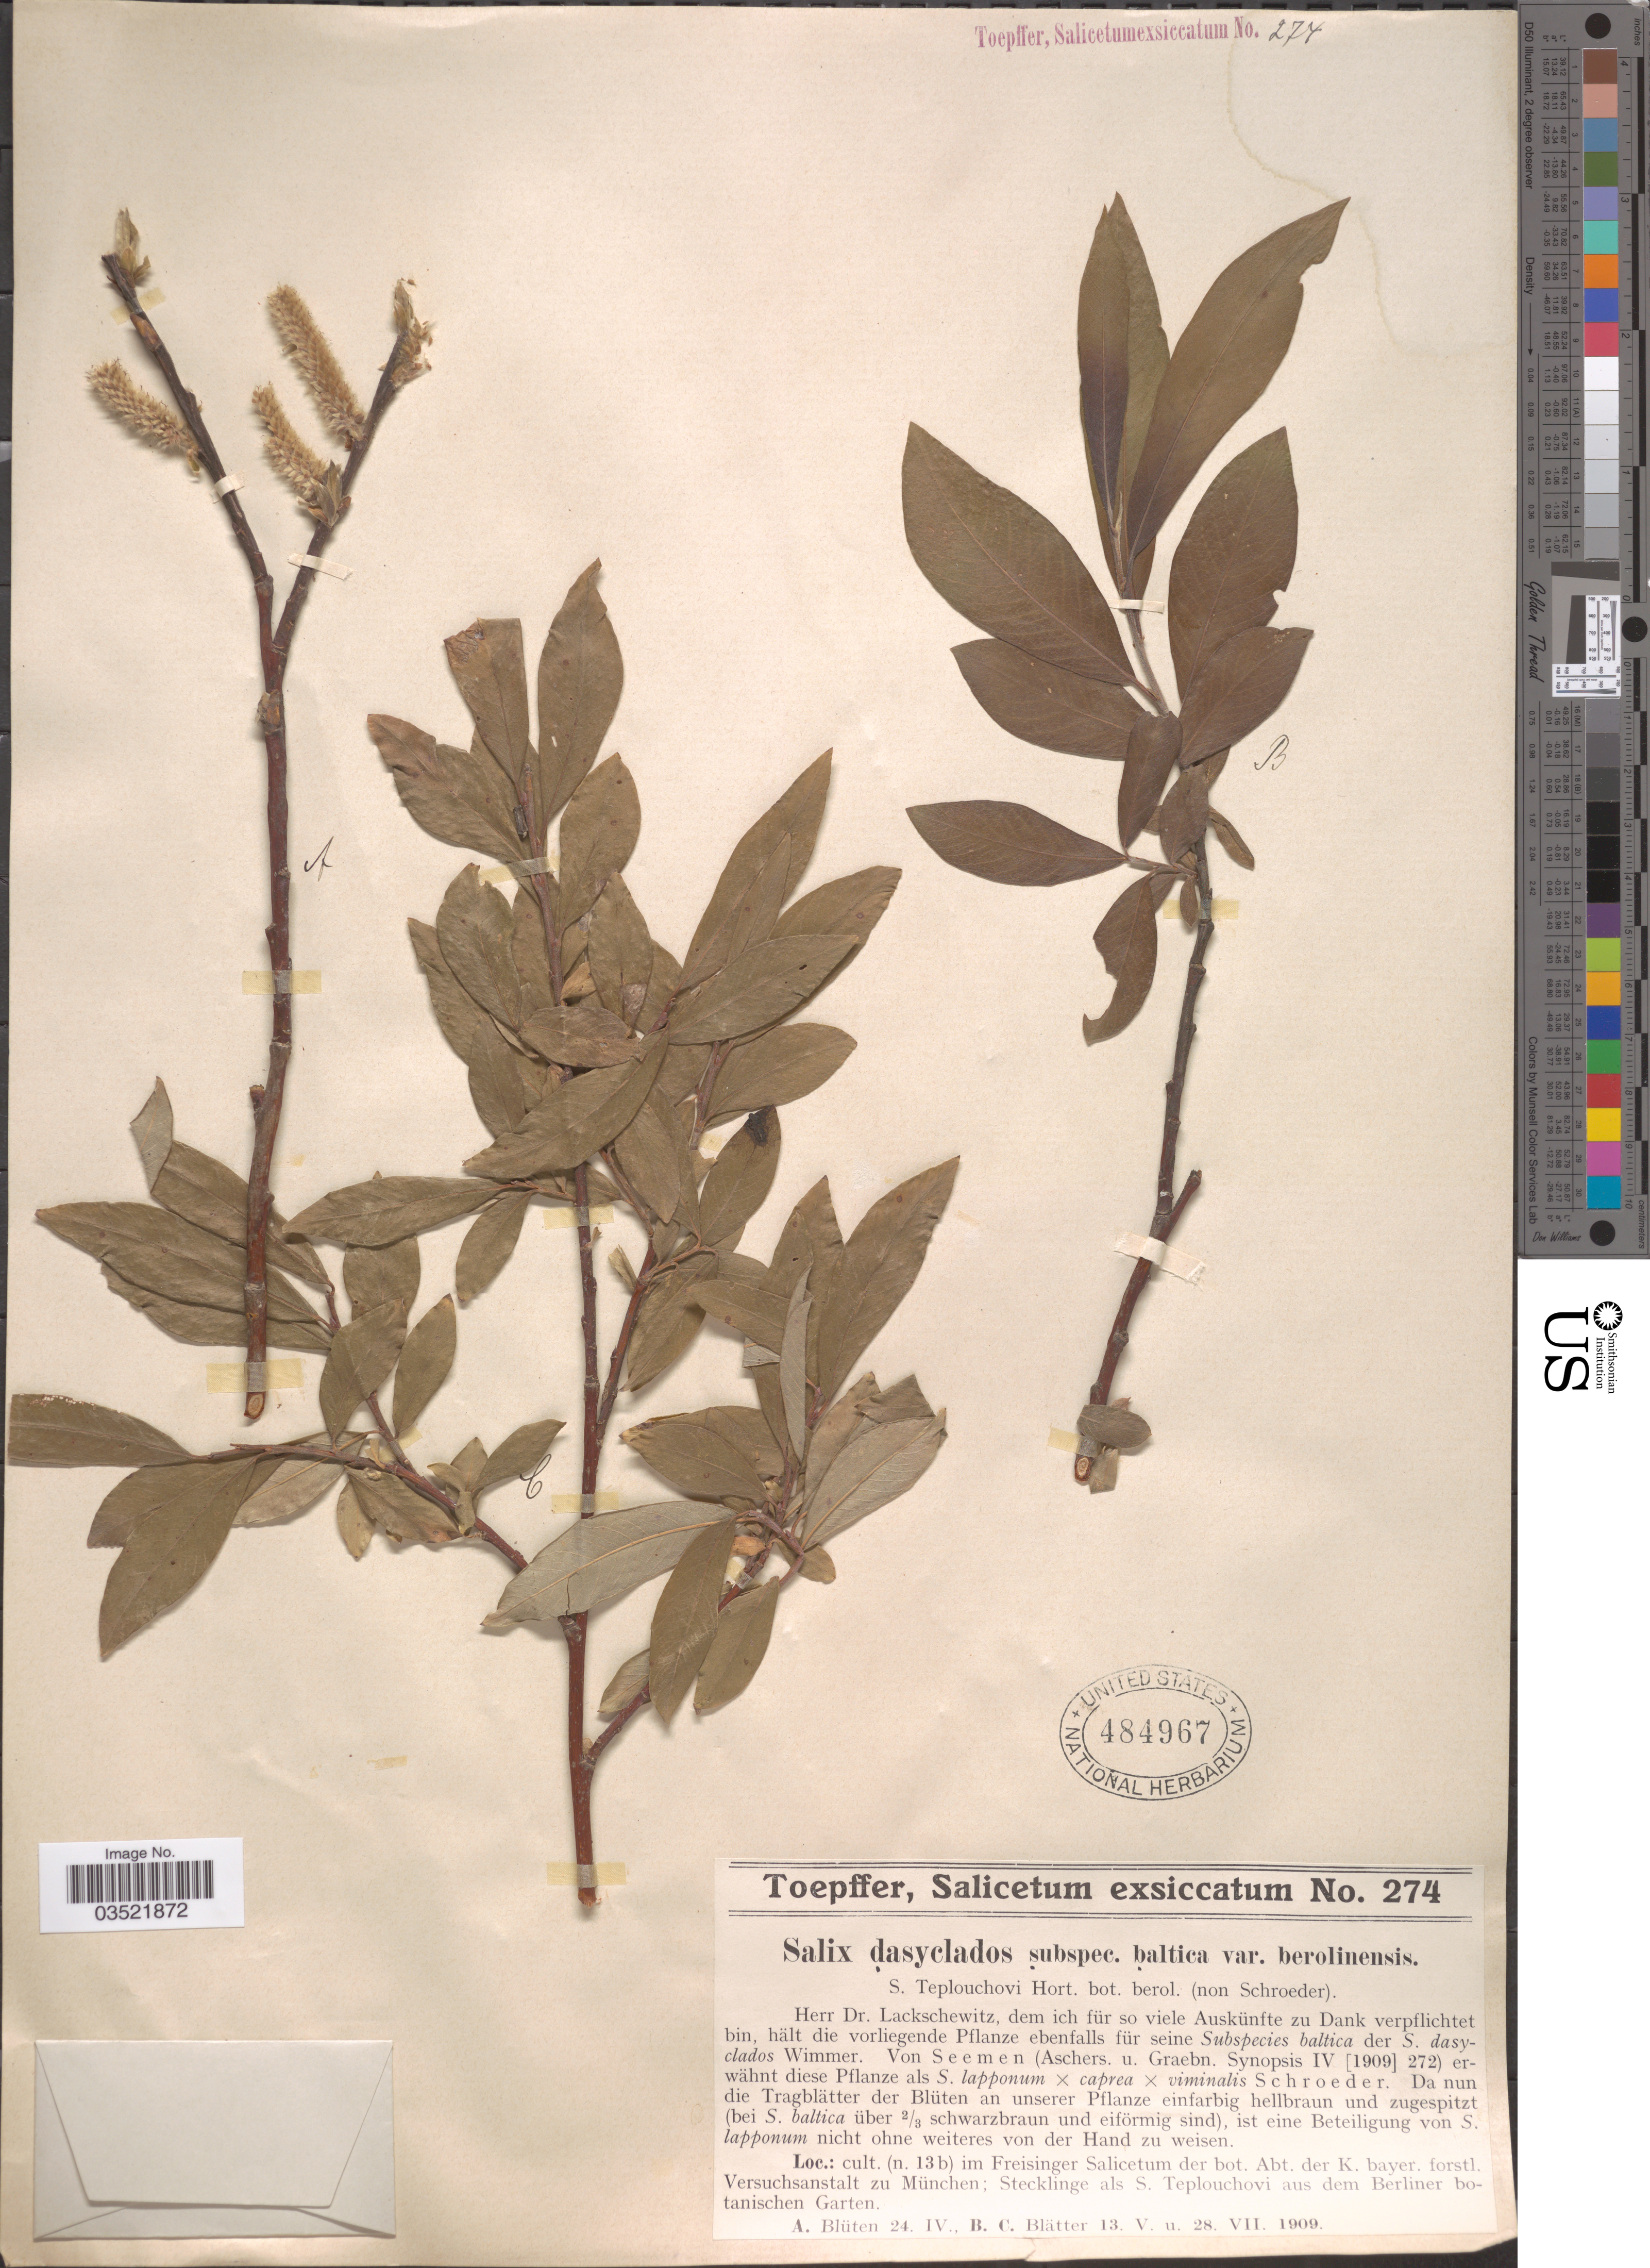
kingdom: Plantae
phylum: Tracheophyta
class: Magnoliopsida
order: Malpighiales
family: Salicaceae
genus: Salix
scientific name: Salix dasyclados subsp. baltica var. berolinensis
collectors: A. Toepffer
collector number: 274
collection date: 1909-04-24/1909-07-28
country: Germany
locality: Cult. (n. 13 b) im Freisinger Salicetum der bot. Abt. der K. bayer. forstl. Versuchsanstalt zu München; Stecklinge als S. Teplouchovi aus dem Berliner botanischen Garten.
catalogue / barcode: US 484967